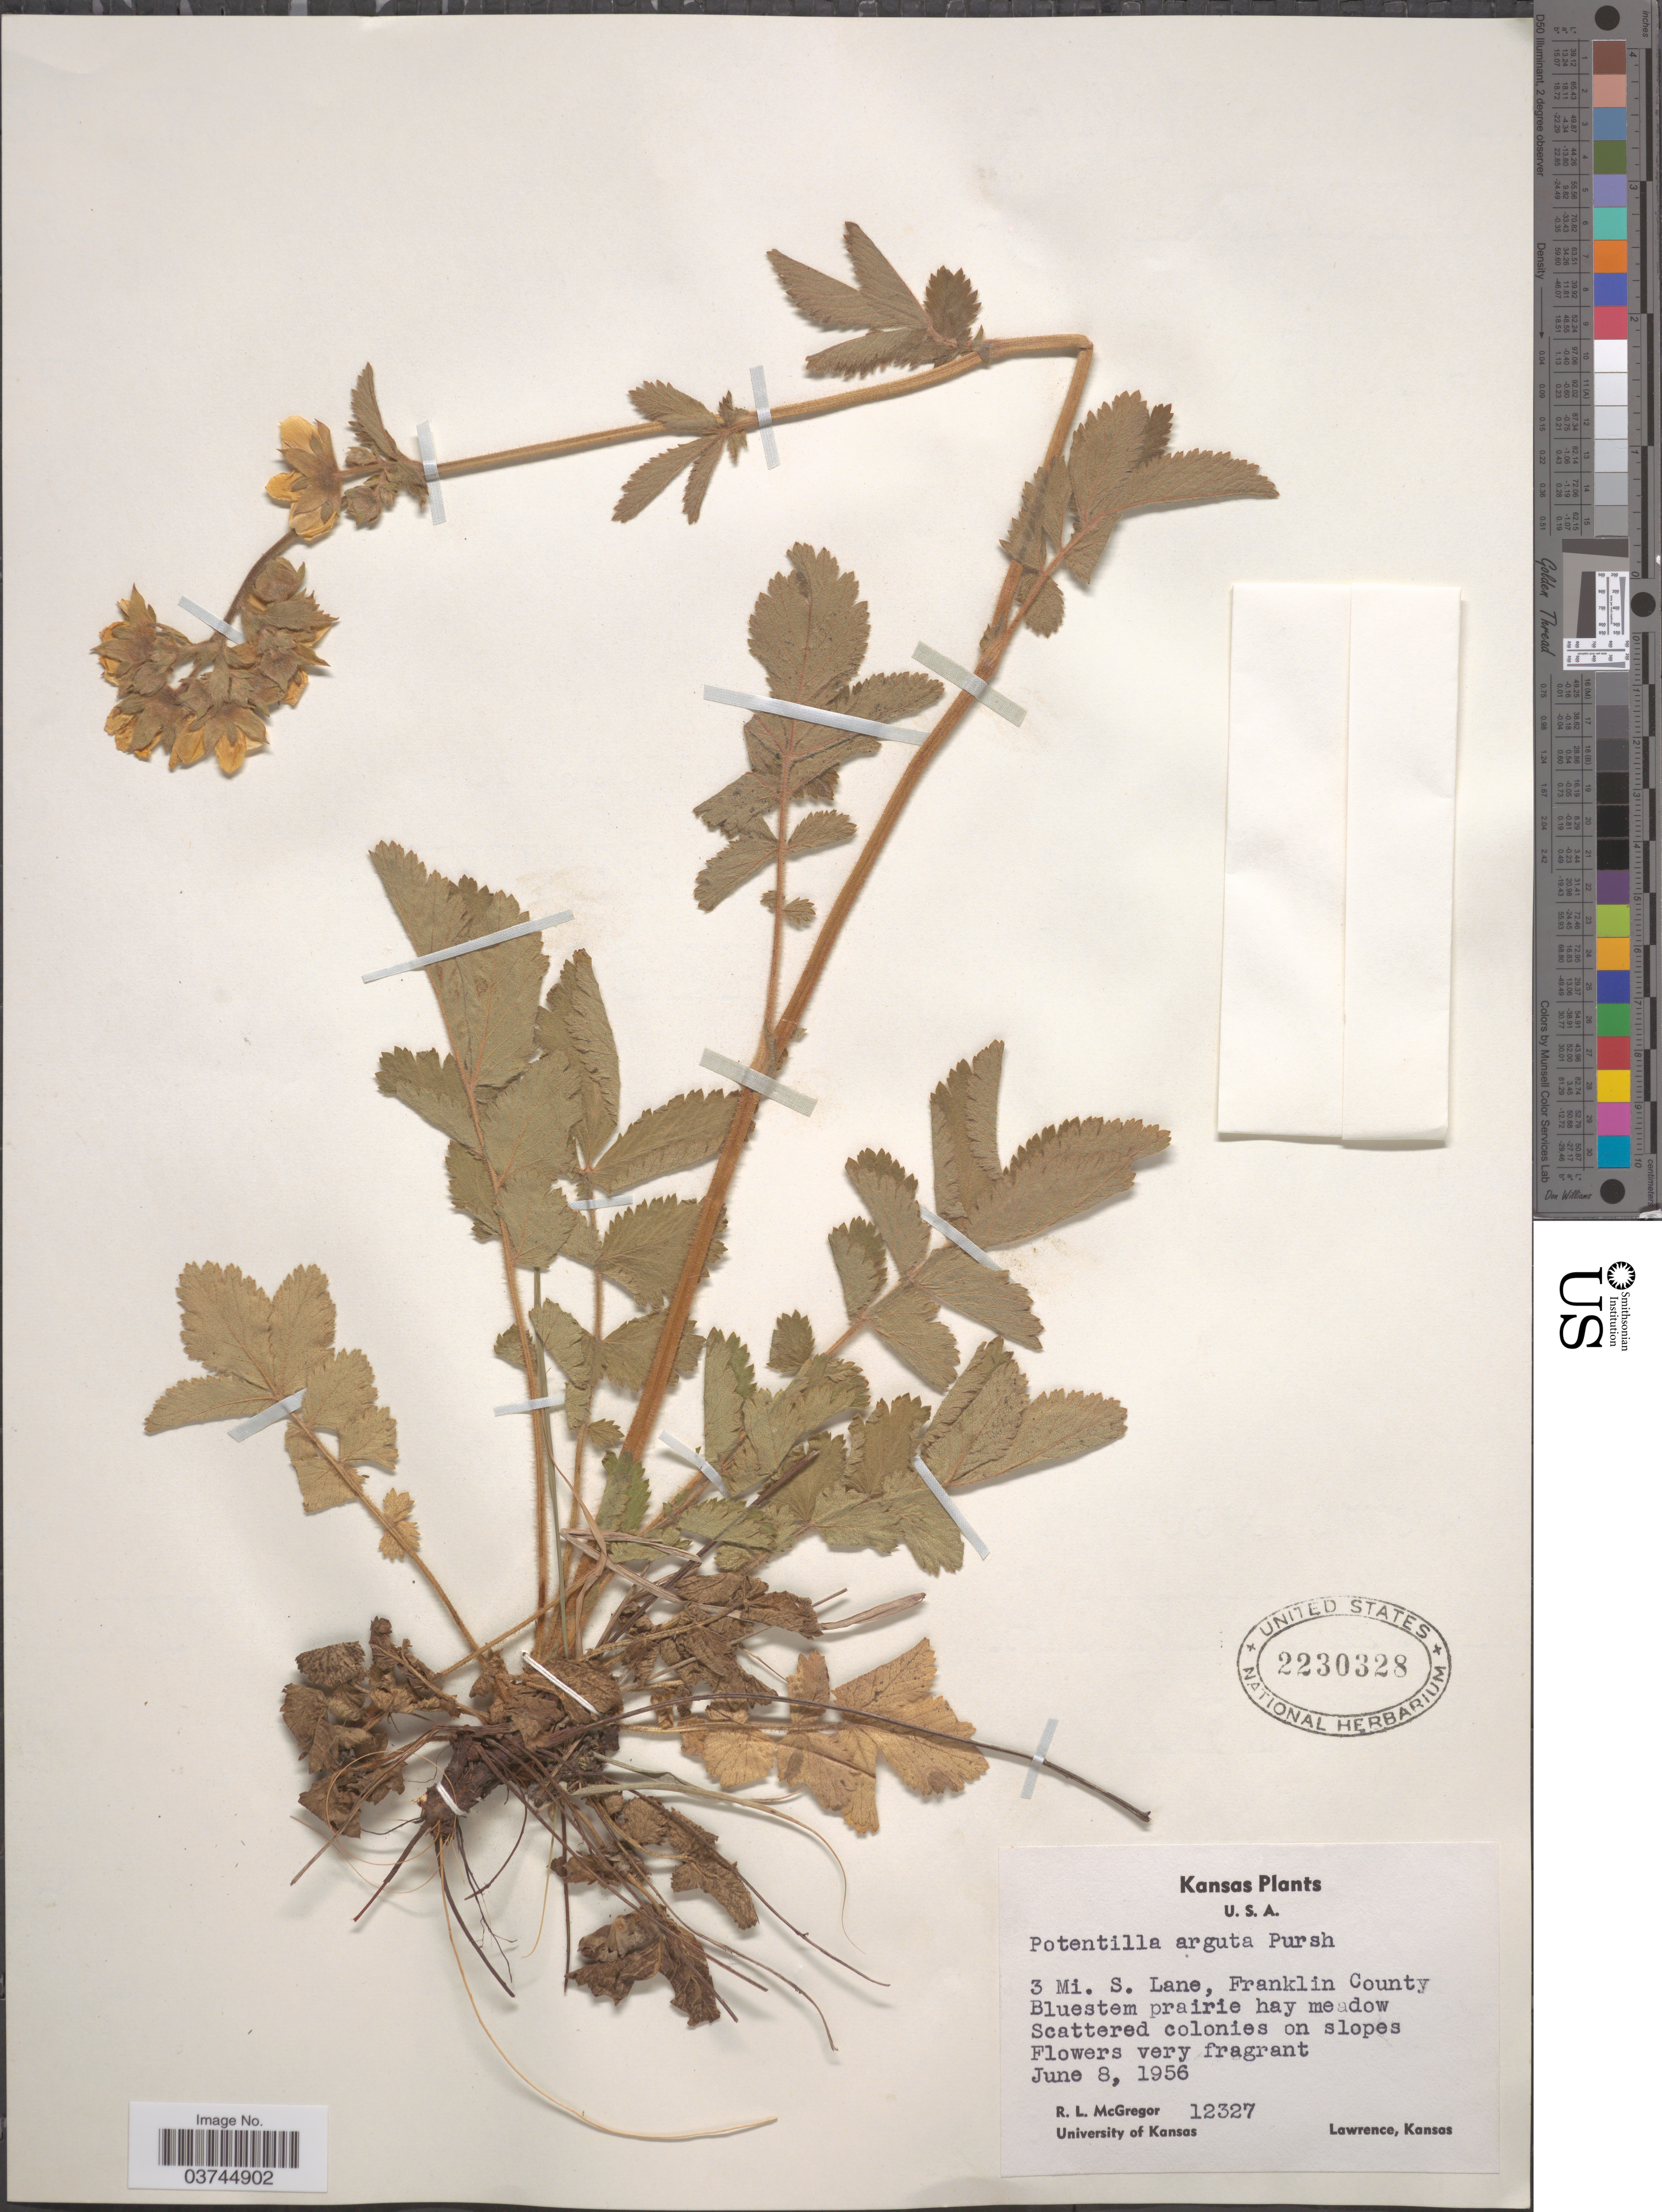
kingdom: Plantae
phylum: Tracheophyta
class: Magnoliopsida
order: Rosales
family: Rosaceae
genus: Drymocallis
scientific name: Drymocallis arguta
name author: (Pursh) Rydb.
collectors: R. McGregor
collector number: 12327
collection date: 1956-06-08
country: United States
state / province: Kansas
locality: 3 mi. S. Lane, Franklin County.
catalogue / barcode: US 2230328